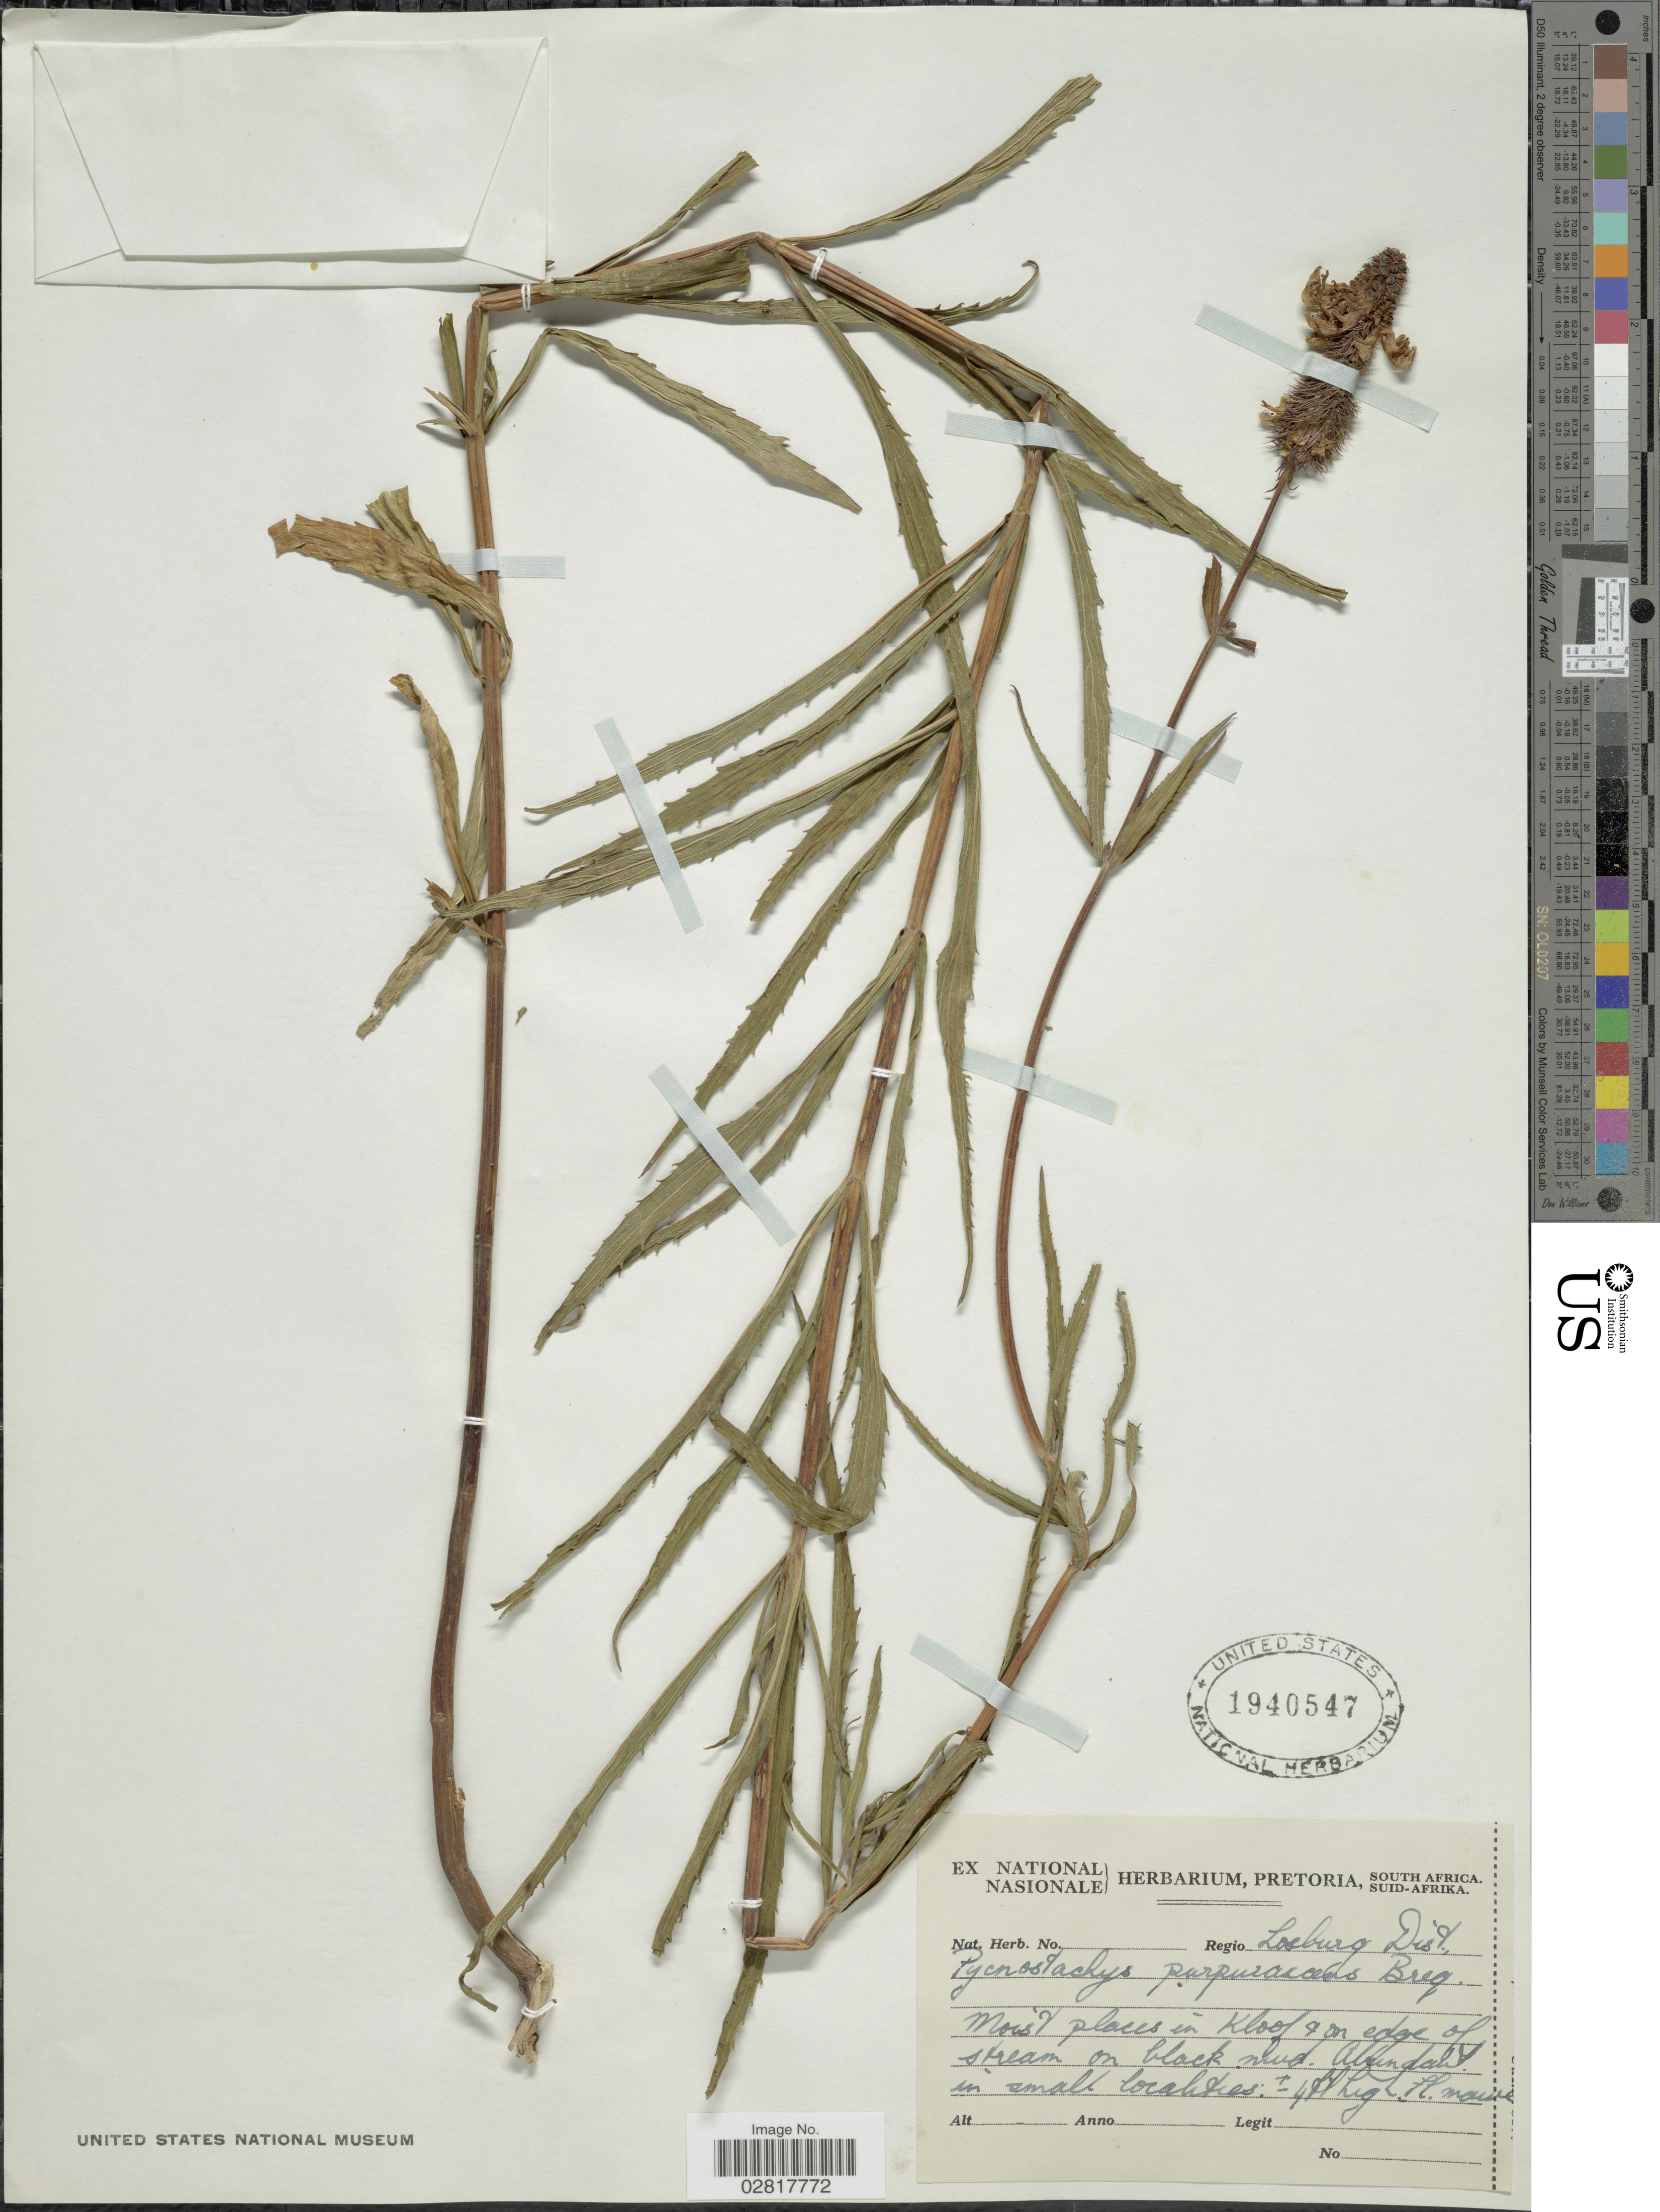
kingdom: Plantae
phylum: Tracheophyta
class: Magnoliopsida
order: Lamiales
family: Lamiaceae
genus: Pycnostachys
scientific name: Pycnostachys purpurascens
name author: Briq.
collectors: Ex herb. Pretoria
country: South Africa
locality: Regio Loeberg Dist, Moist places in Kloof & on edge of stream on black mud.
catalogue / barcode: US 1940547